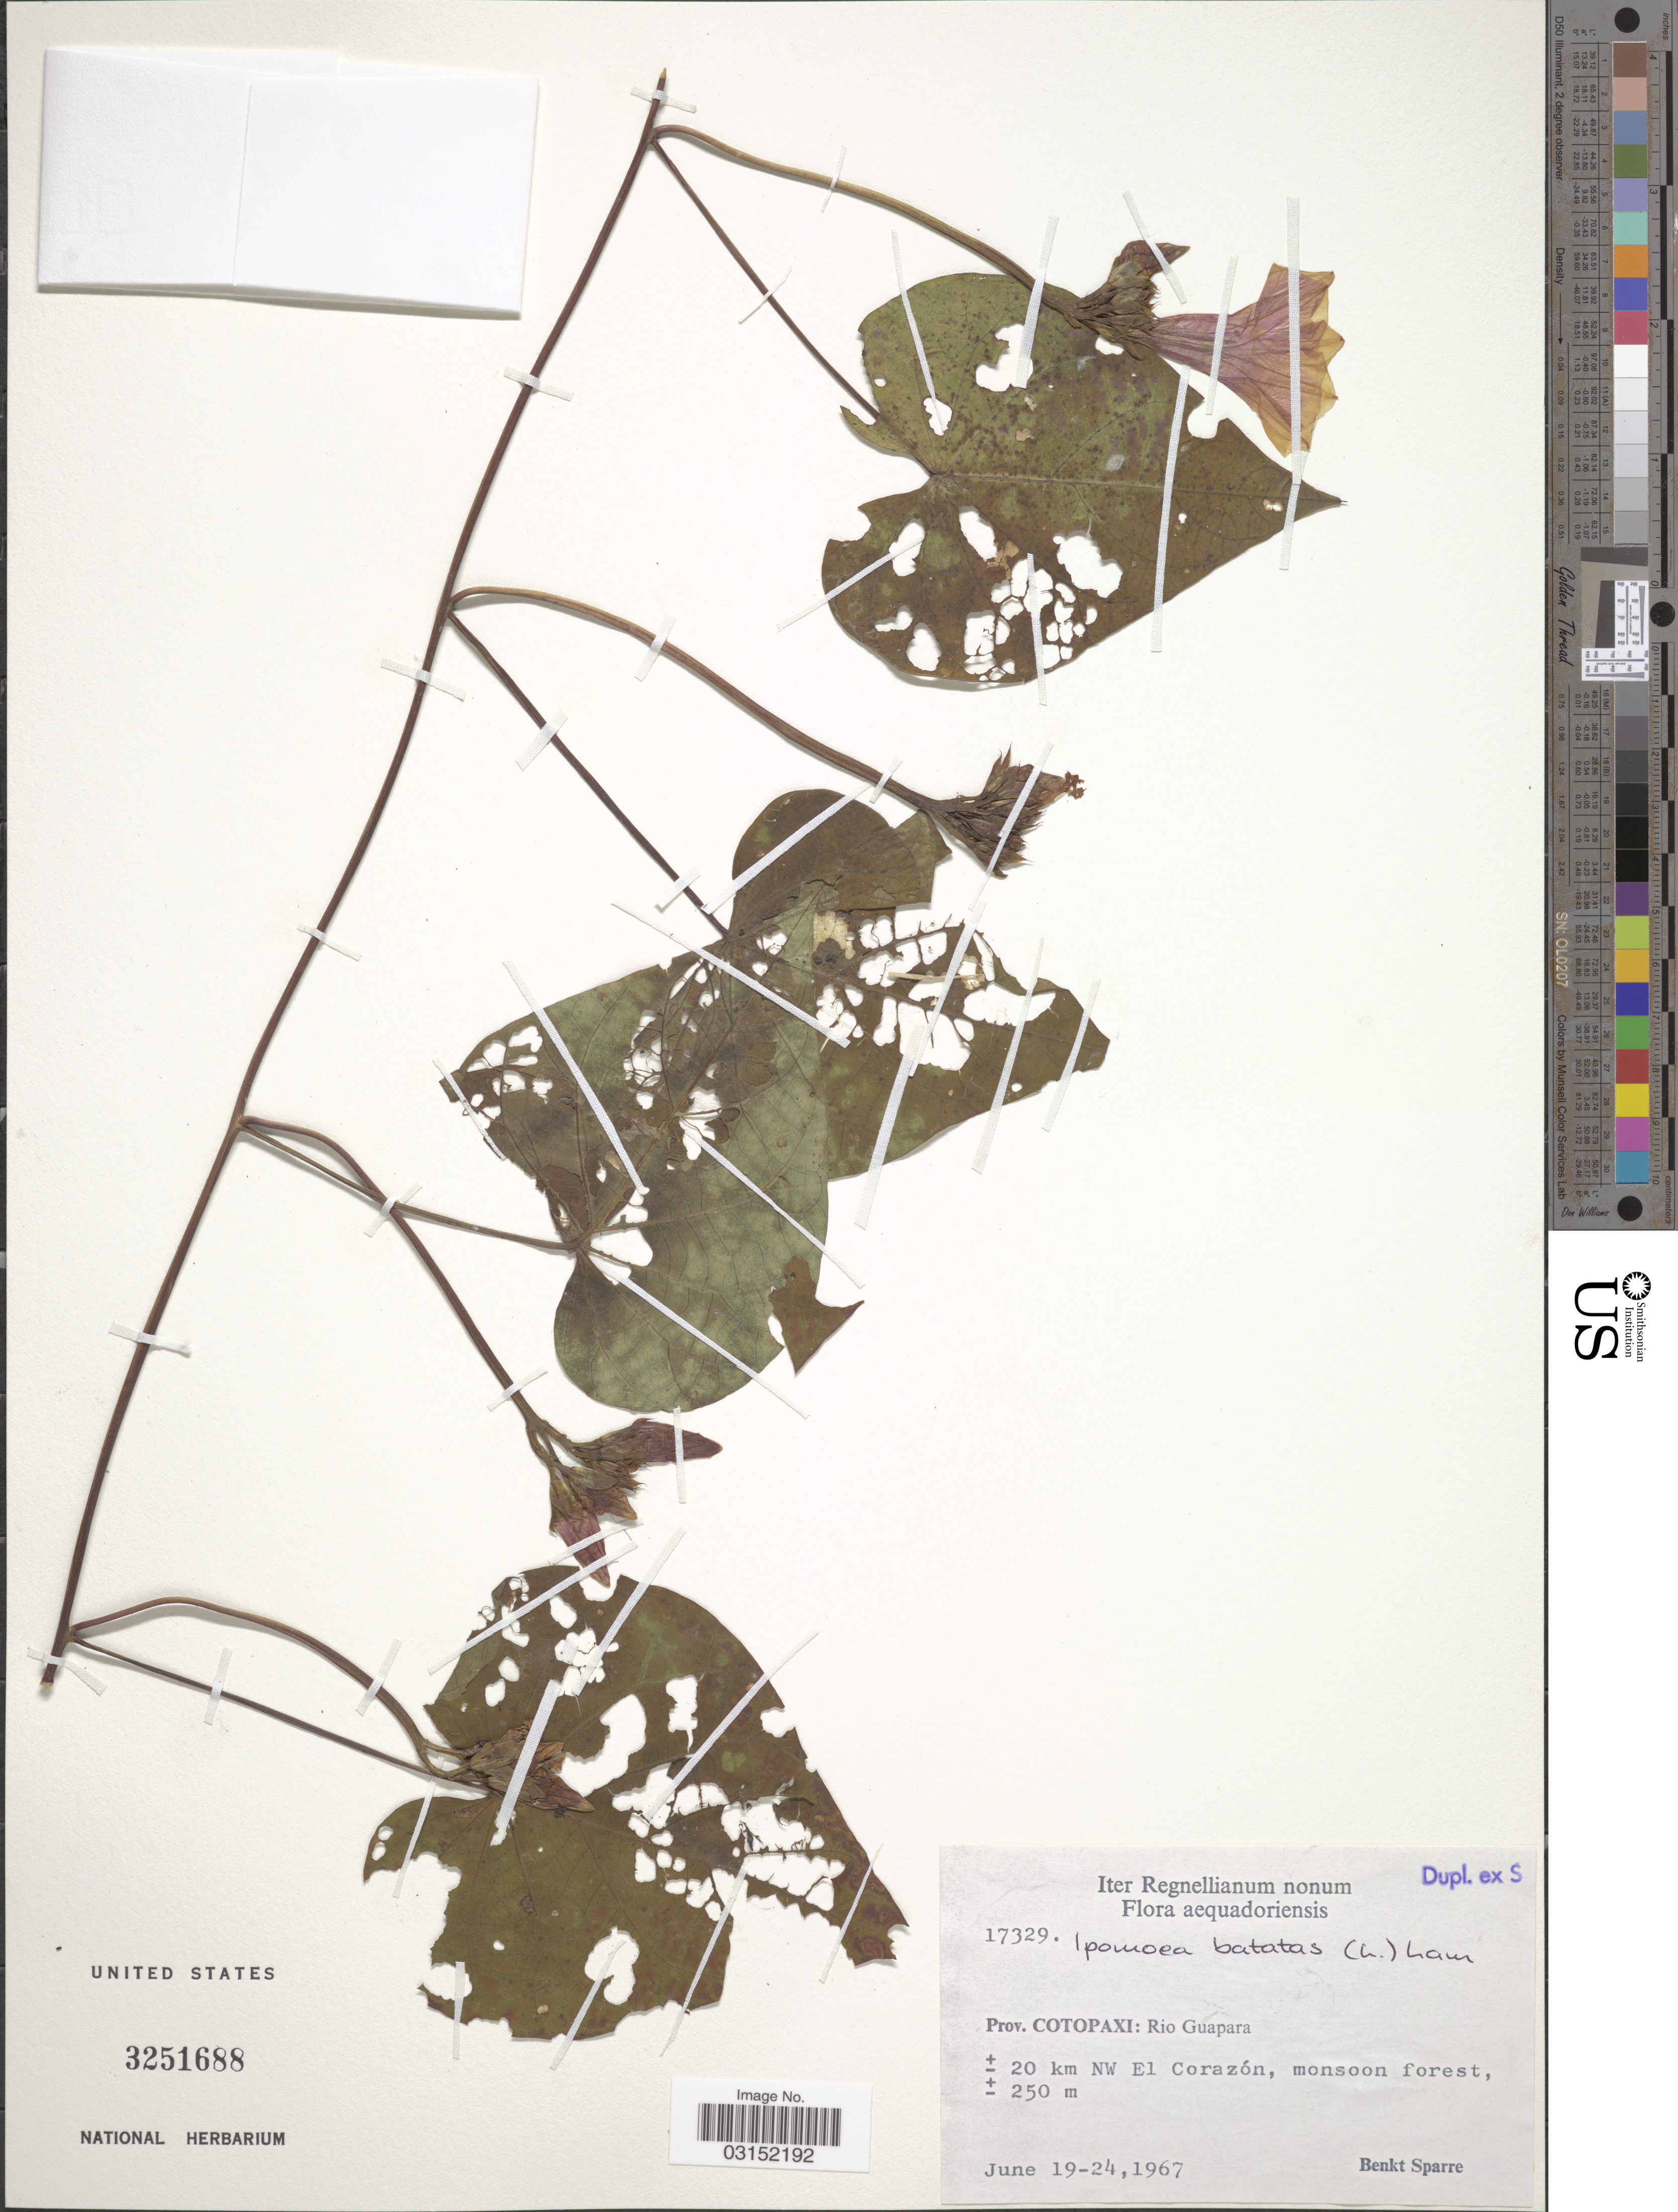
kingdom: Plantae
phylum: Tracheophyta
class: Magnoliopsida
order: Solanales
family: Convolvulaceae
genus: Ipomoea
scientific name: Ipomoea batatas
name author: (L.) Lam.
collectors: B. Sparre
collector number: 17329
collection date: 1967-06-19/1967-06-24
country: Ecuador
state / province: Cotopaxi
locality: Aequadoriensis, Rio Guapara, ± 20 km NW El Corazón.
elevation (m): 250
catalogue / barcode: US 3251688